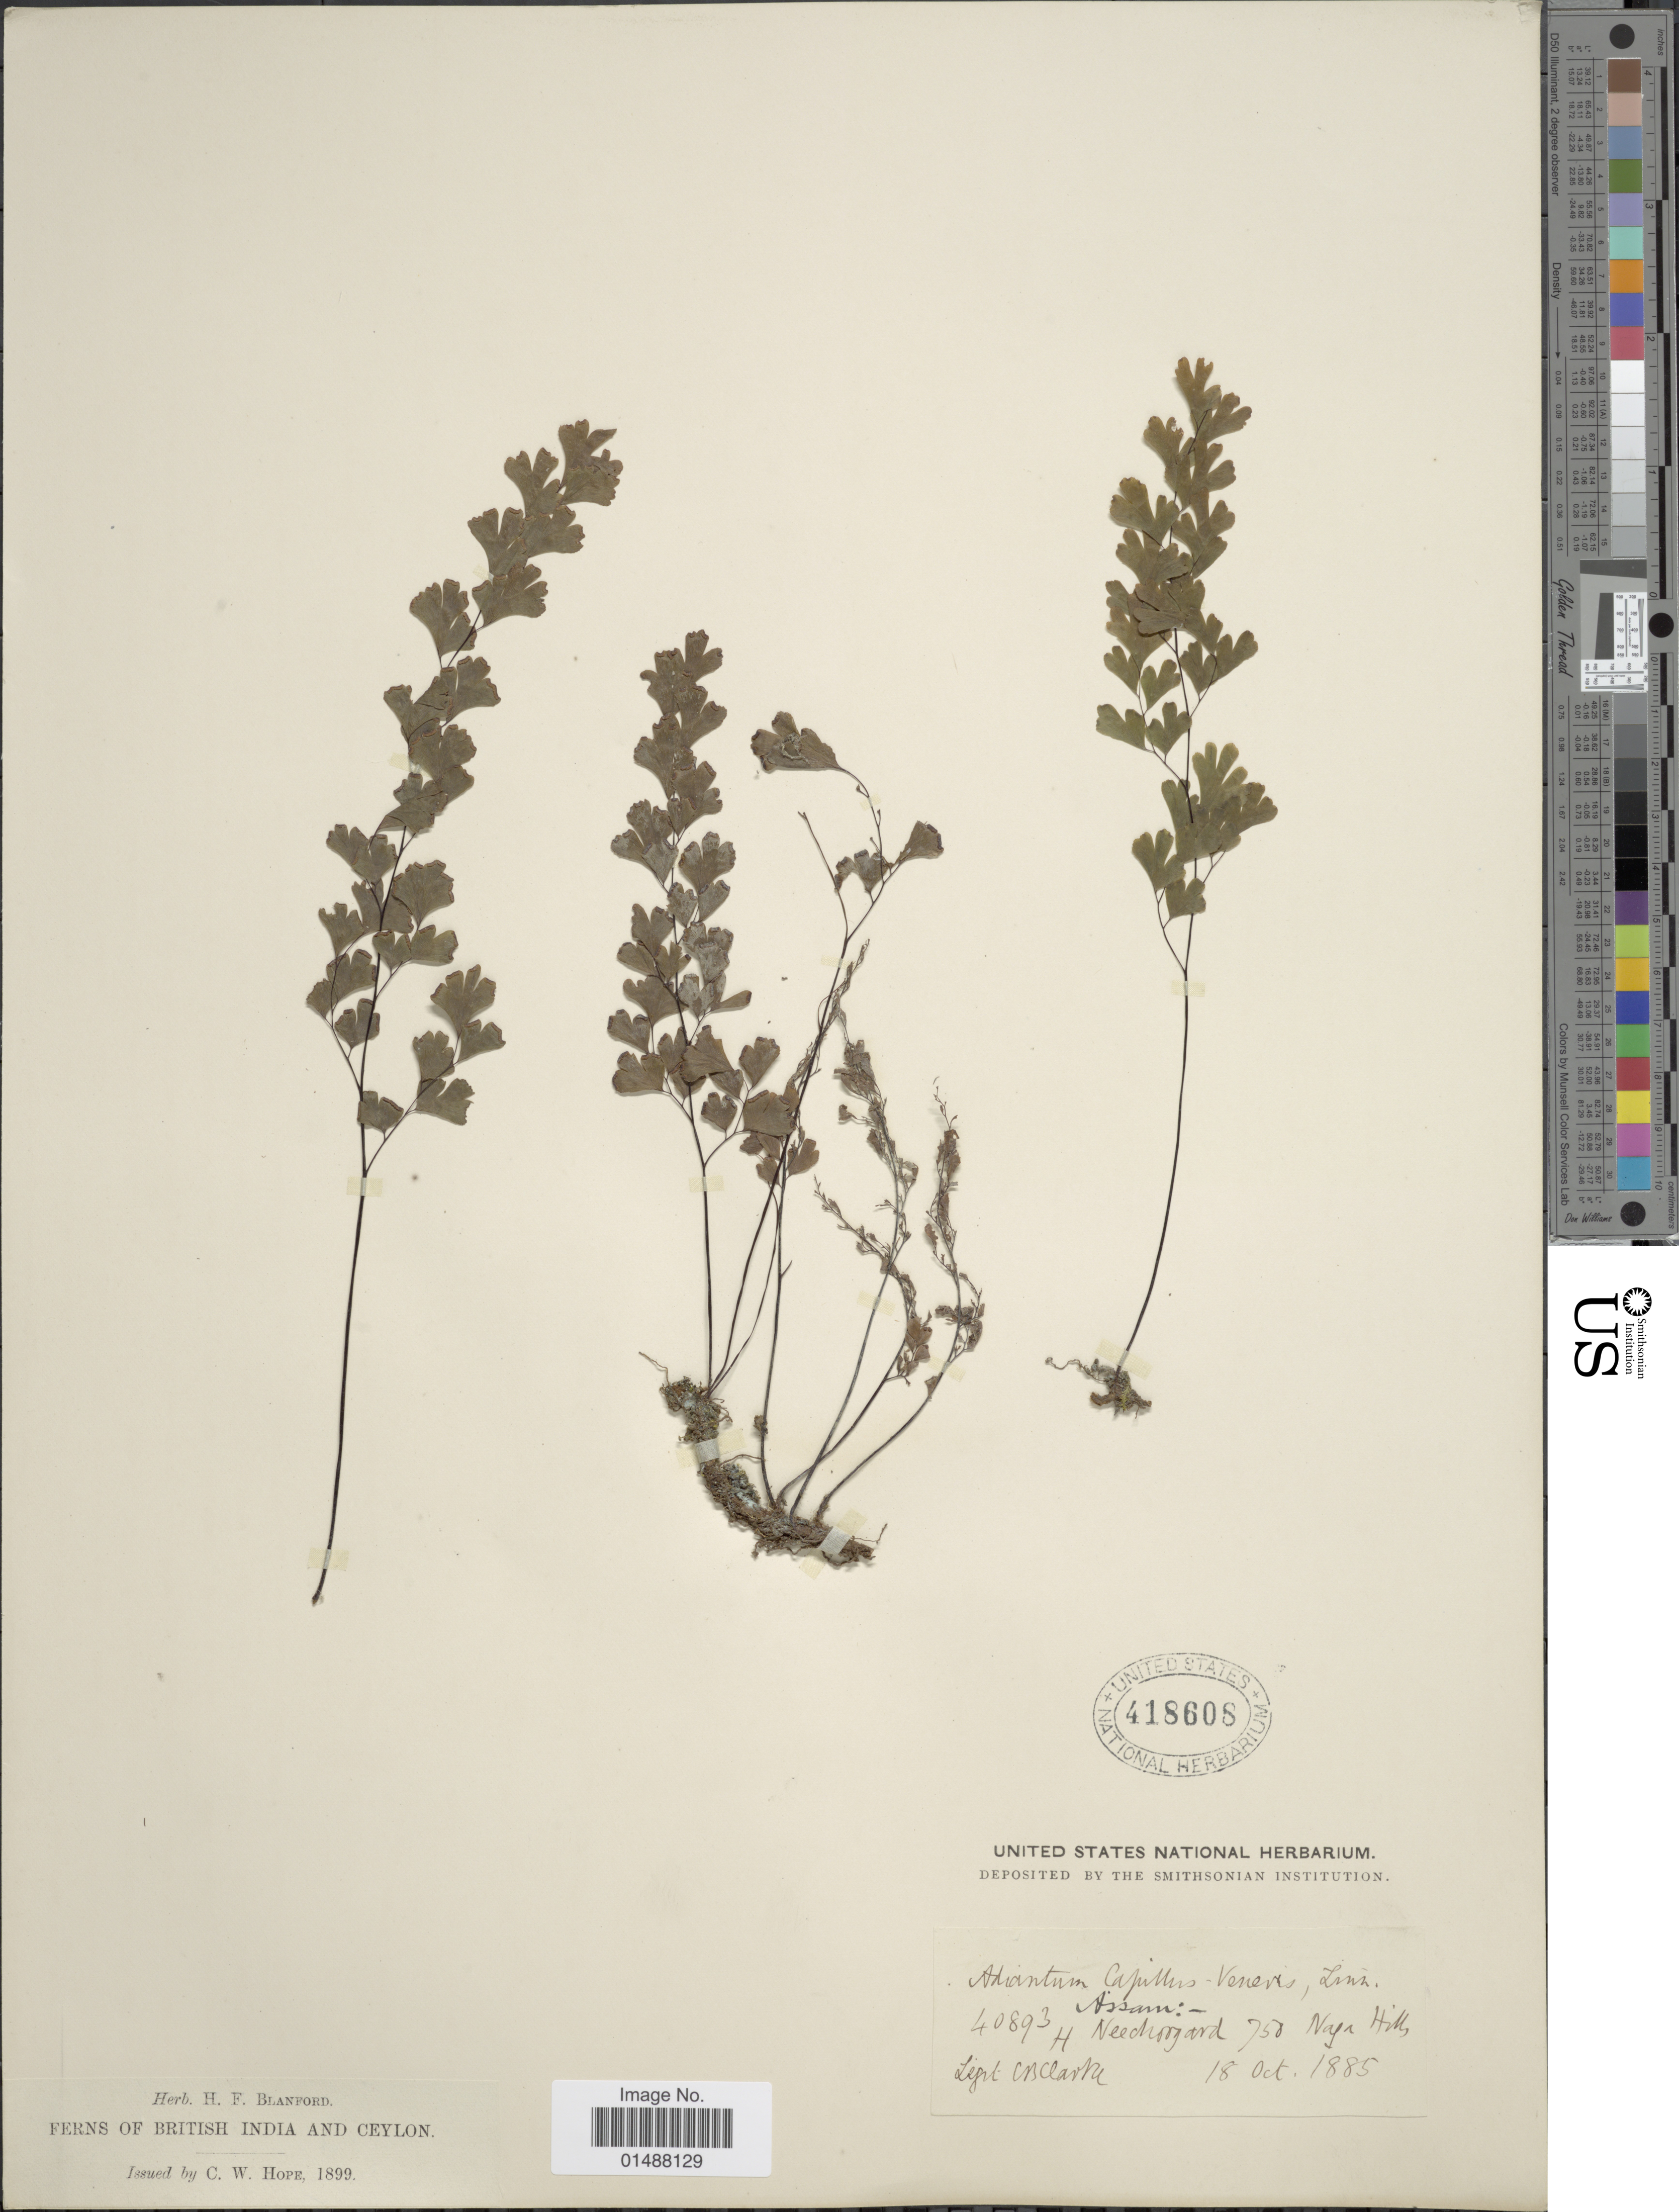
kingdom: Plantae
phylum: Tracheophyta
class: Polypodiopsida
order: Polypodiales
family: Pteridaceae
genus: Adiantum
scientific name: Adiantum capillus-veneris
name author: L.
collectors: C. W. Hope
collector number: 40893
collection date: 1885-10-18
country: India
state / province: Assam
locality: Assam: Needroogard 750, Naya Hills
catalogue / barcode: US 418608